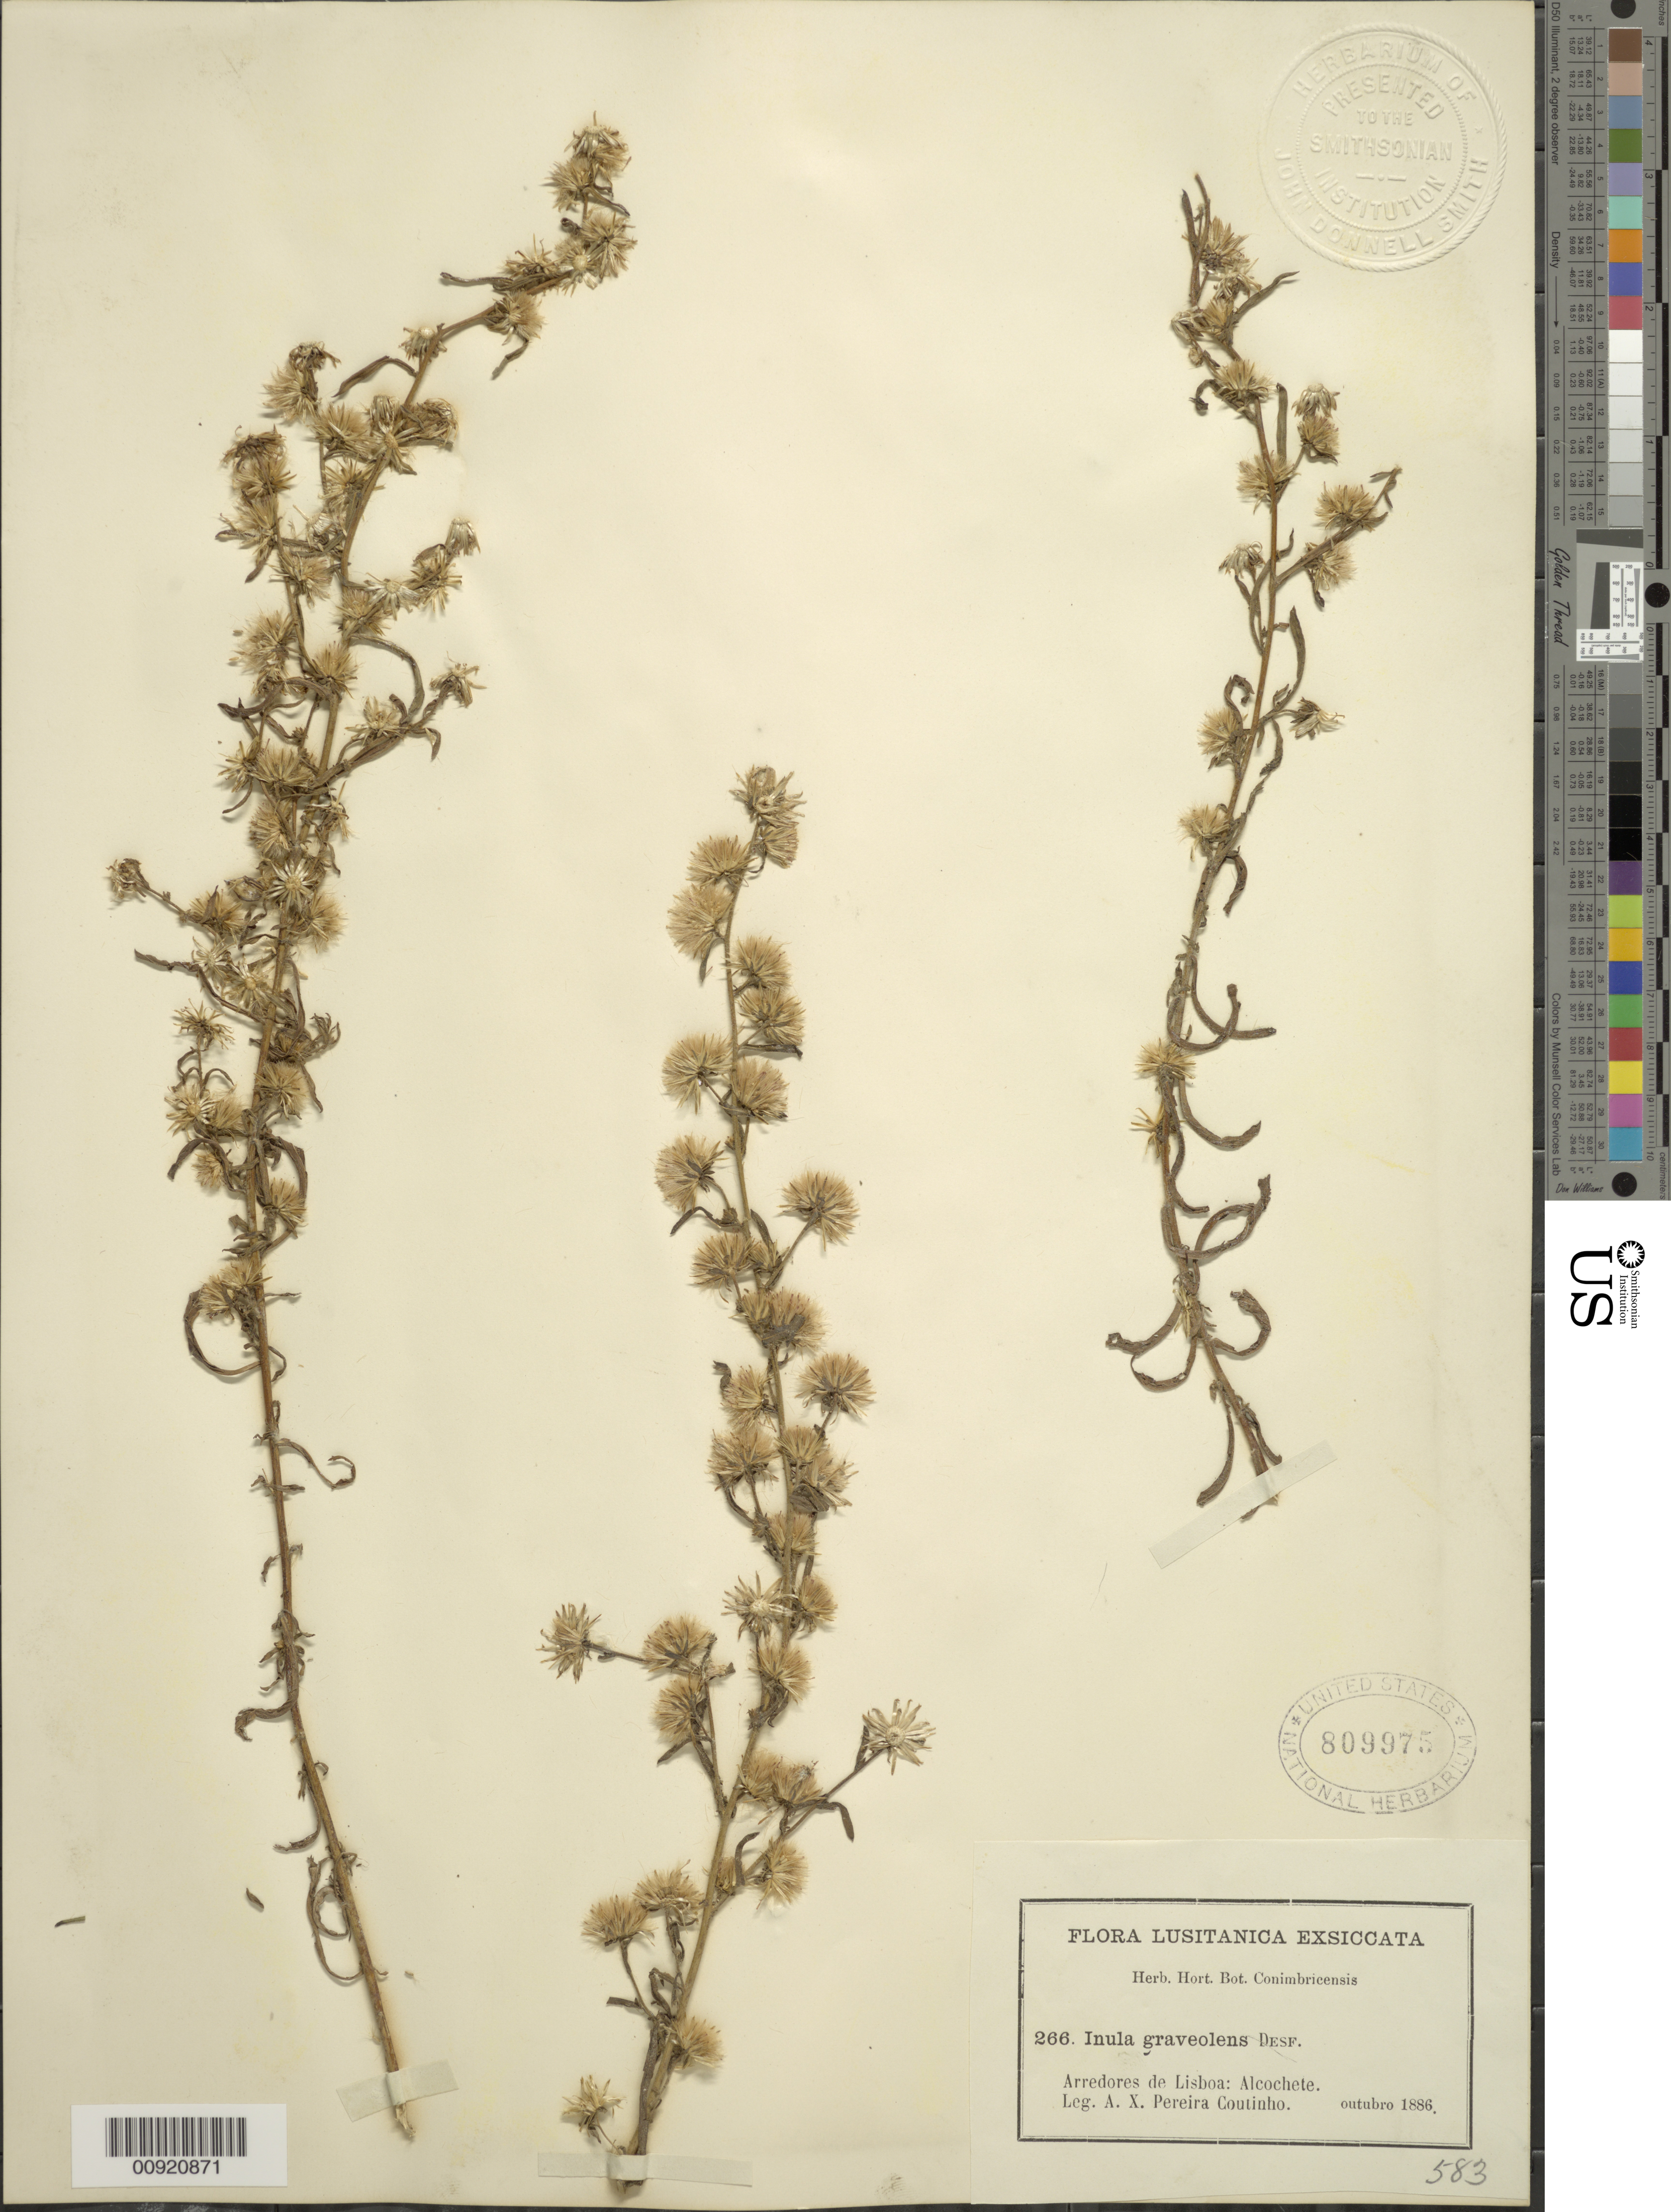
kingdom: Plantae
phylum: Tracheophyta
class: Magnoliopsida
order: Asterales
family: Asteraceae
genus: Inula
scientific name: Inula graveolens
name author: (L.) Desf.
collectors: A. X. P. Coutinho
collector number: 266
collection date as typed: Oct 1886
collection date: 1886-10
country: Portugal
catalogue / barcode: US 809975